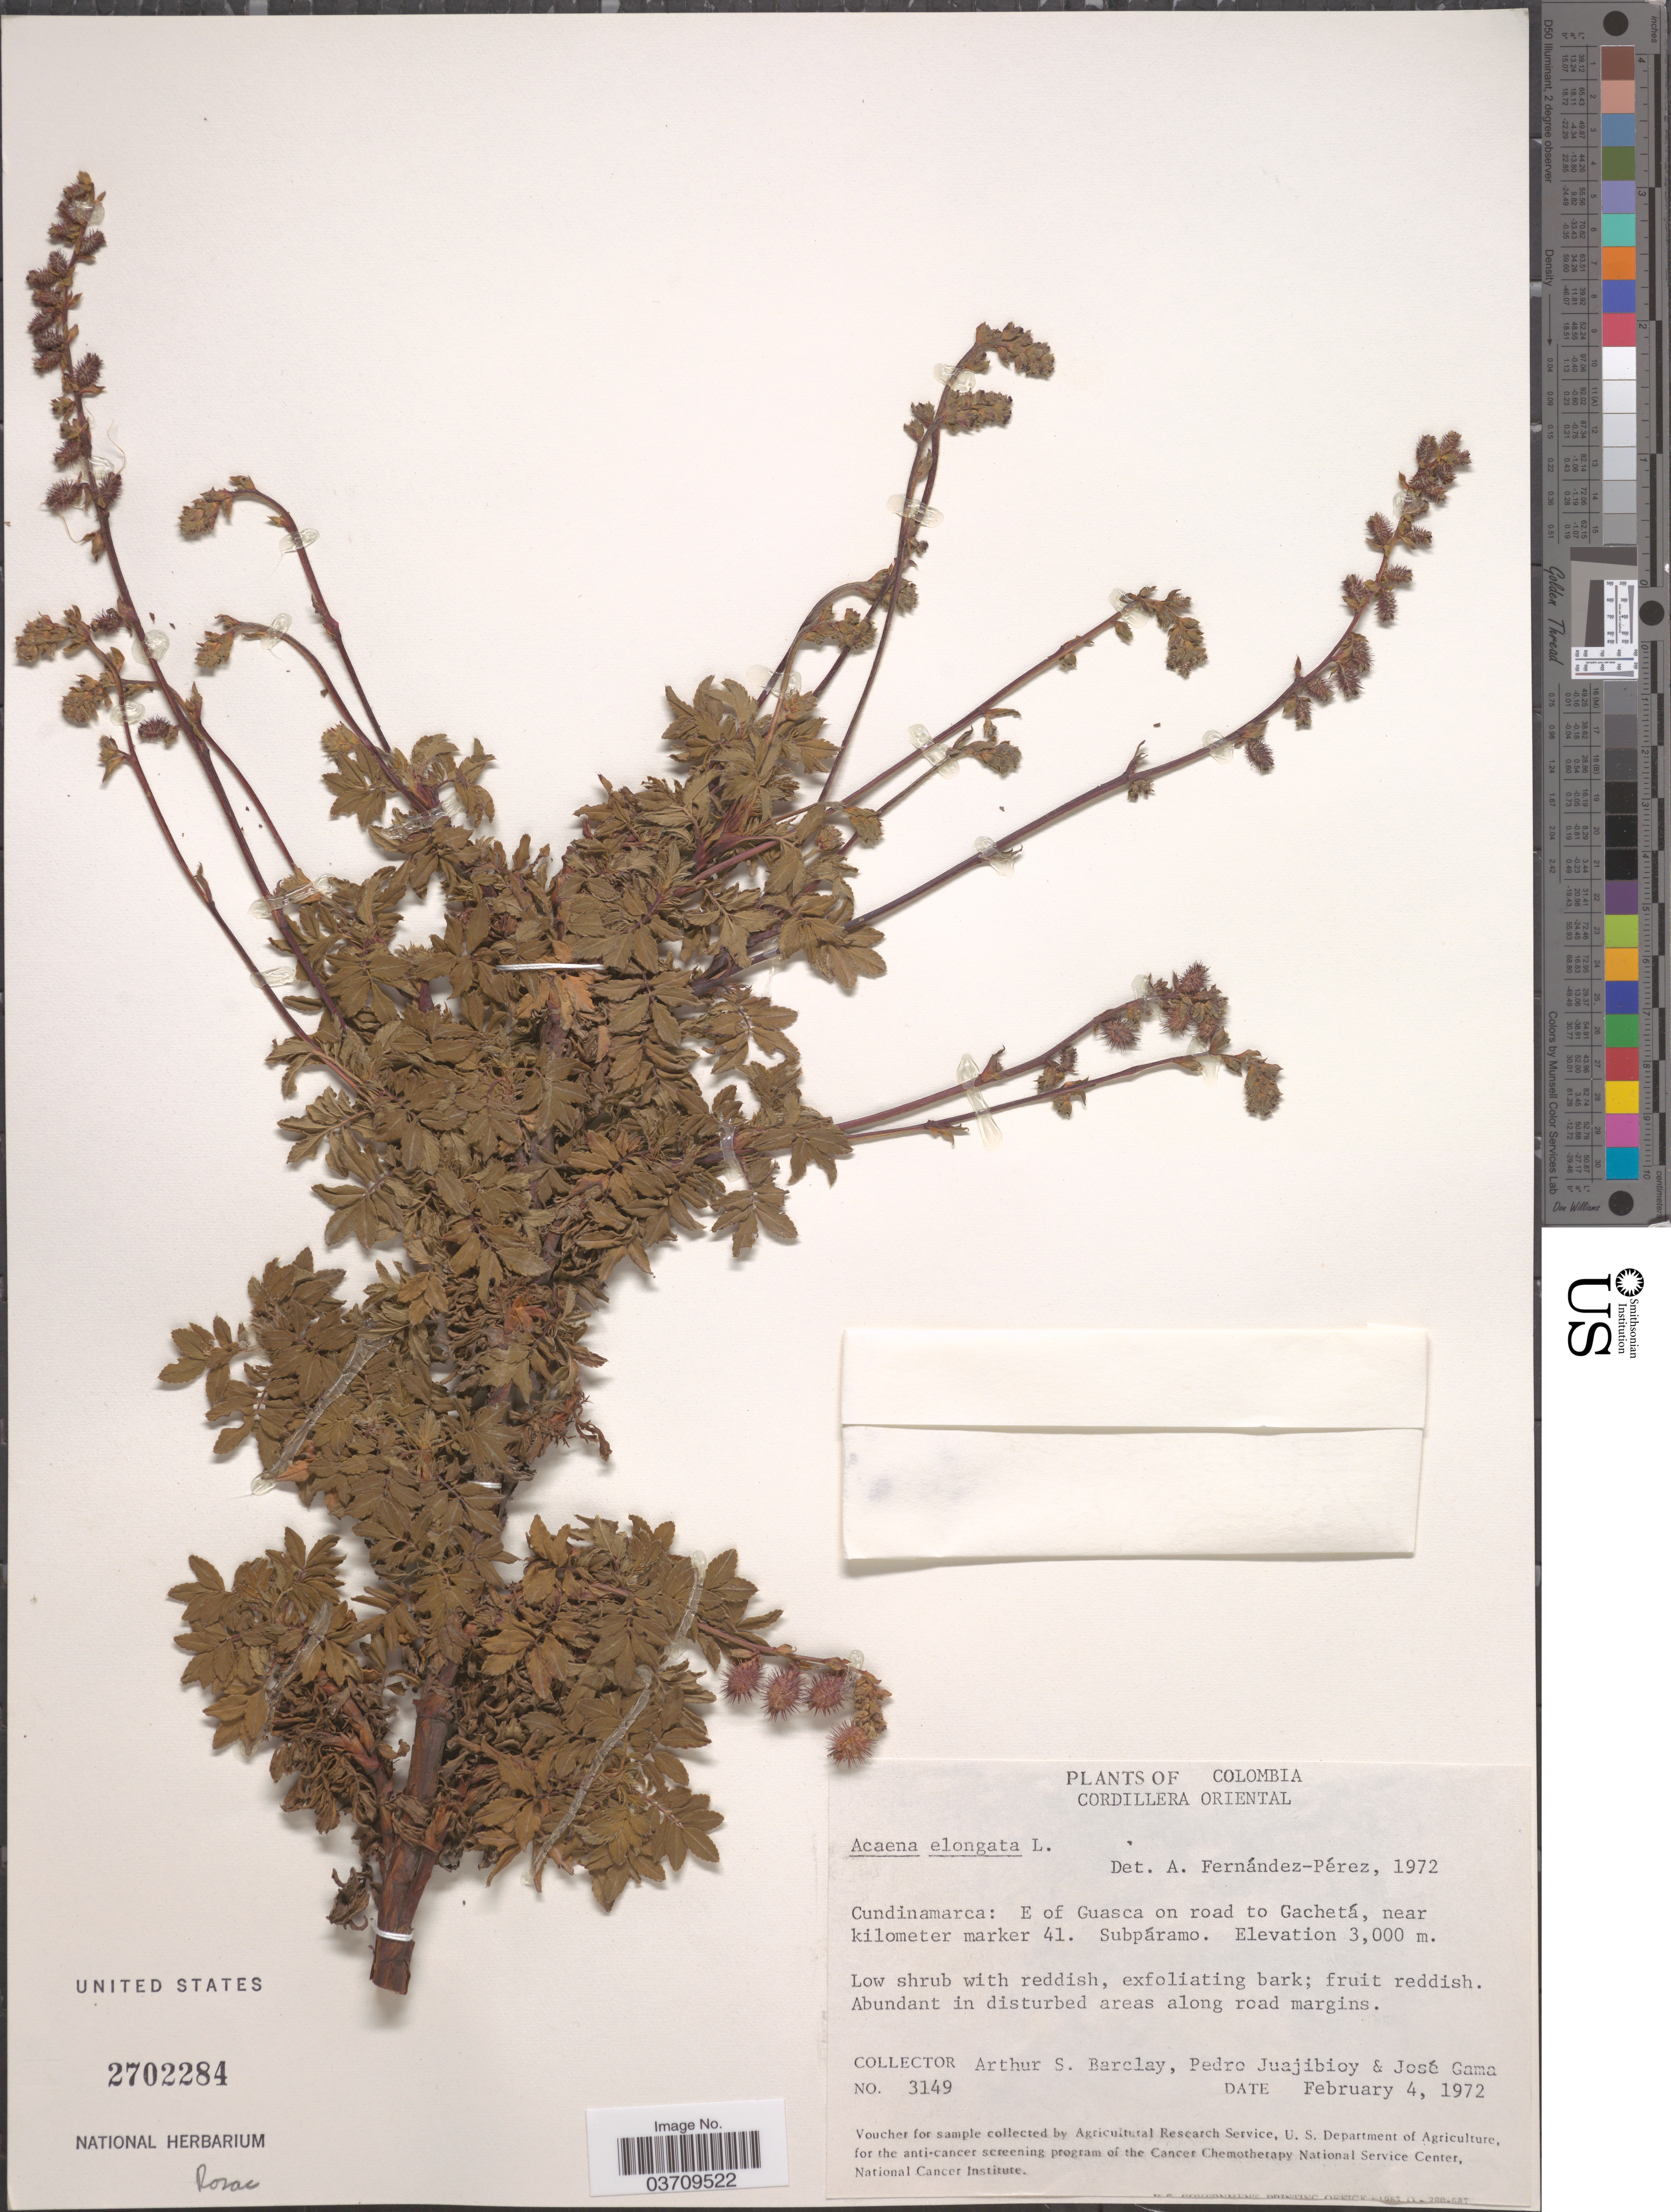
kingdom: Plantae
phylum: Tracheophyta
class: Magnoliopsida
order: Rosales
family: Rosaceae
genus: Acaena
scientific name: Acaena elongata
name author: L.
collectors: A. S. Barclay, P. Juajibioy & J. Gama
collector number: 3149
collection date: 1972-02-04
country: Colombia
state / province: Cundinamarca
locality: Cordillera Oriental. E of Guasca on road to Gachetá, near kilometer marker 41.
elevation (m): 3000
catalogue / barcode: US 2702284